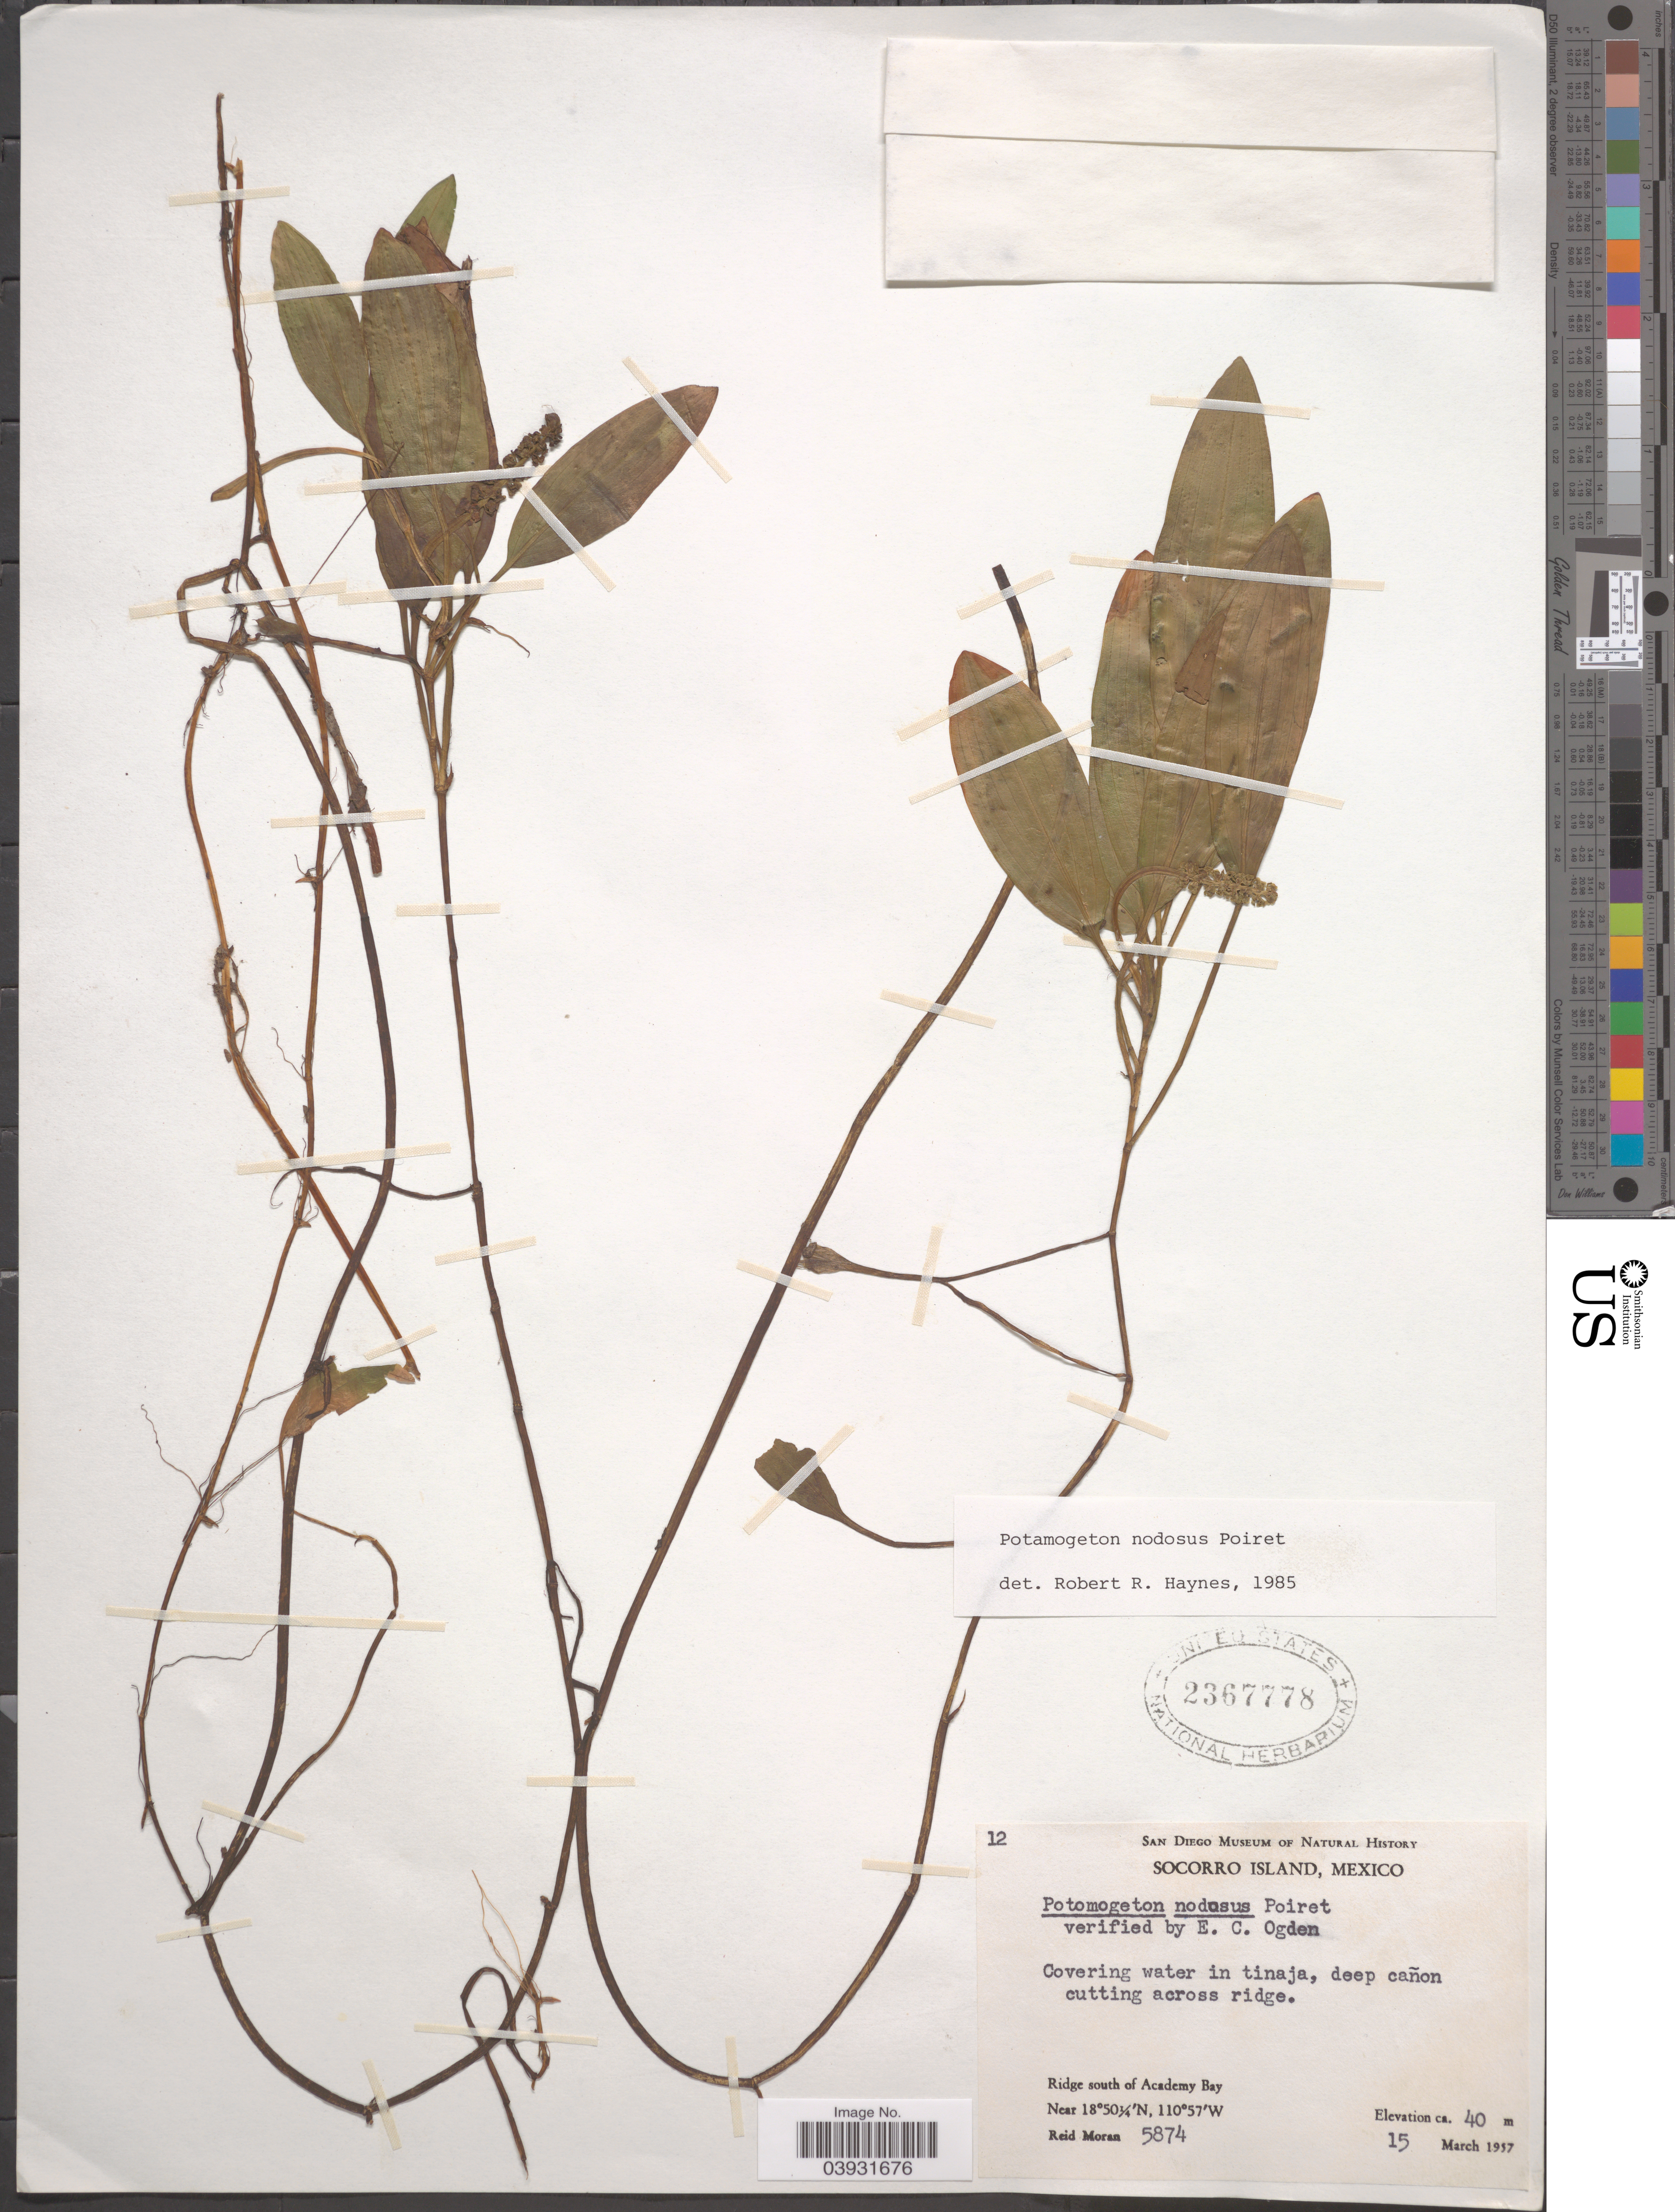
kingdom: Plantae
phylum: Tracheophyta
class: Liliopsida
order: Alismatales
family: Potamogetonaceae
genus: Potamogeton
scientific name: Potamogeton nodosus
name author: Poir.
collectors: R. Moran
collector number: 5874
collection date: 1957-03-15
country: Mexico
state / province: Colima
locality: Socorro Island. Ridge south of Academy Bay.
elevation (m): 40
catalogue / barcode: US 2367778